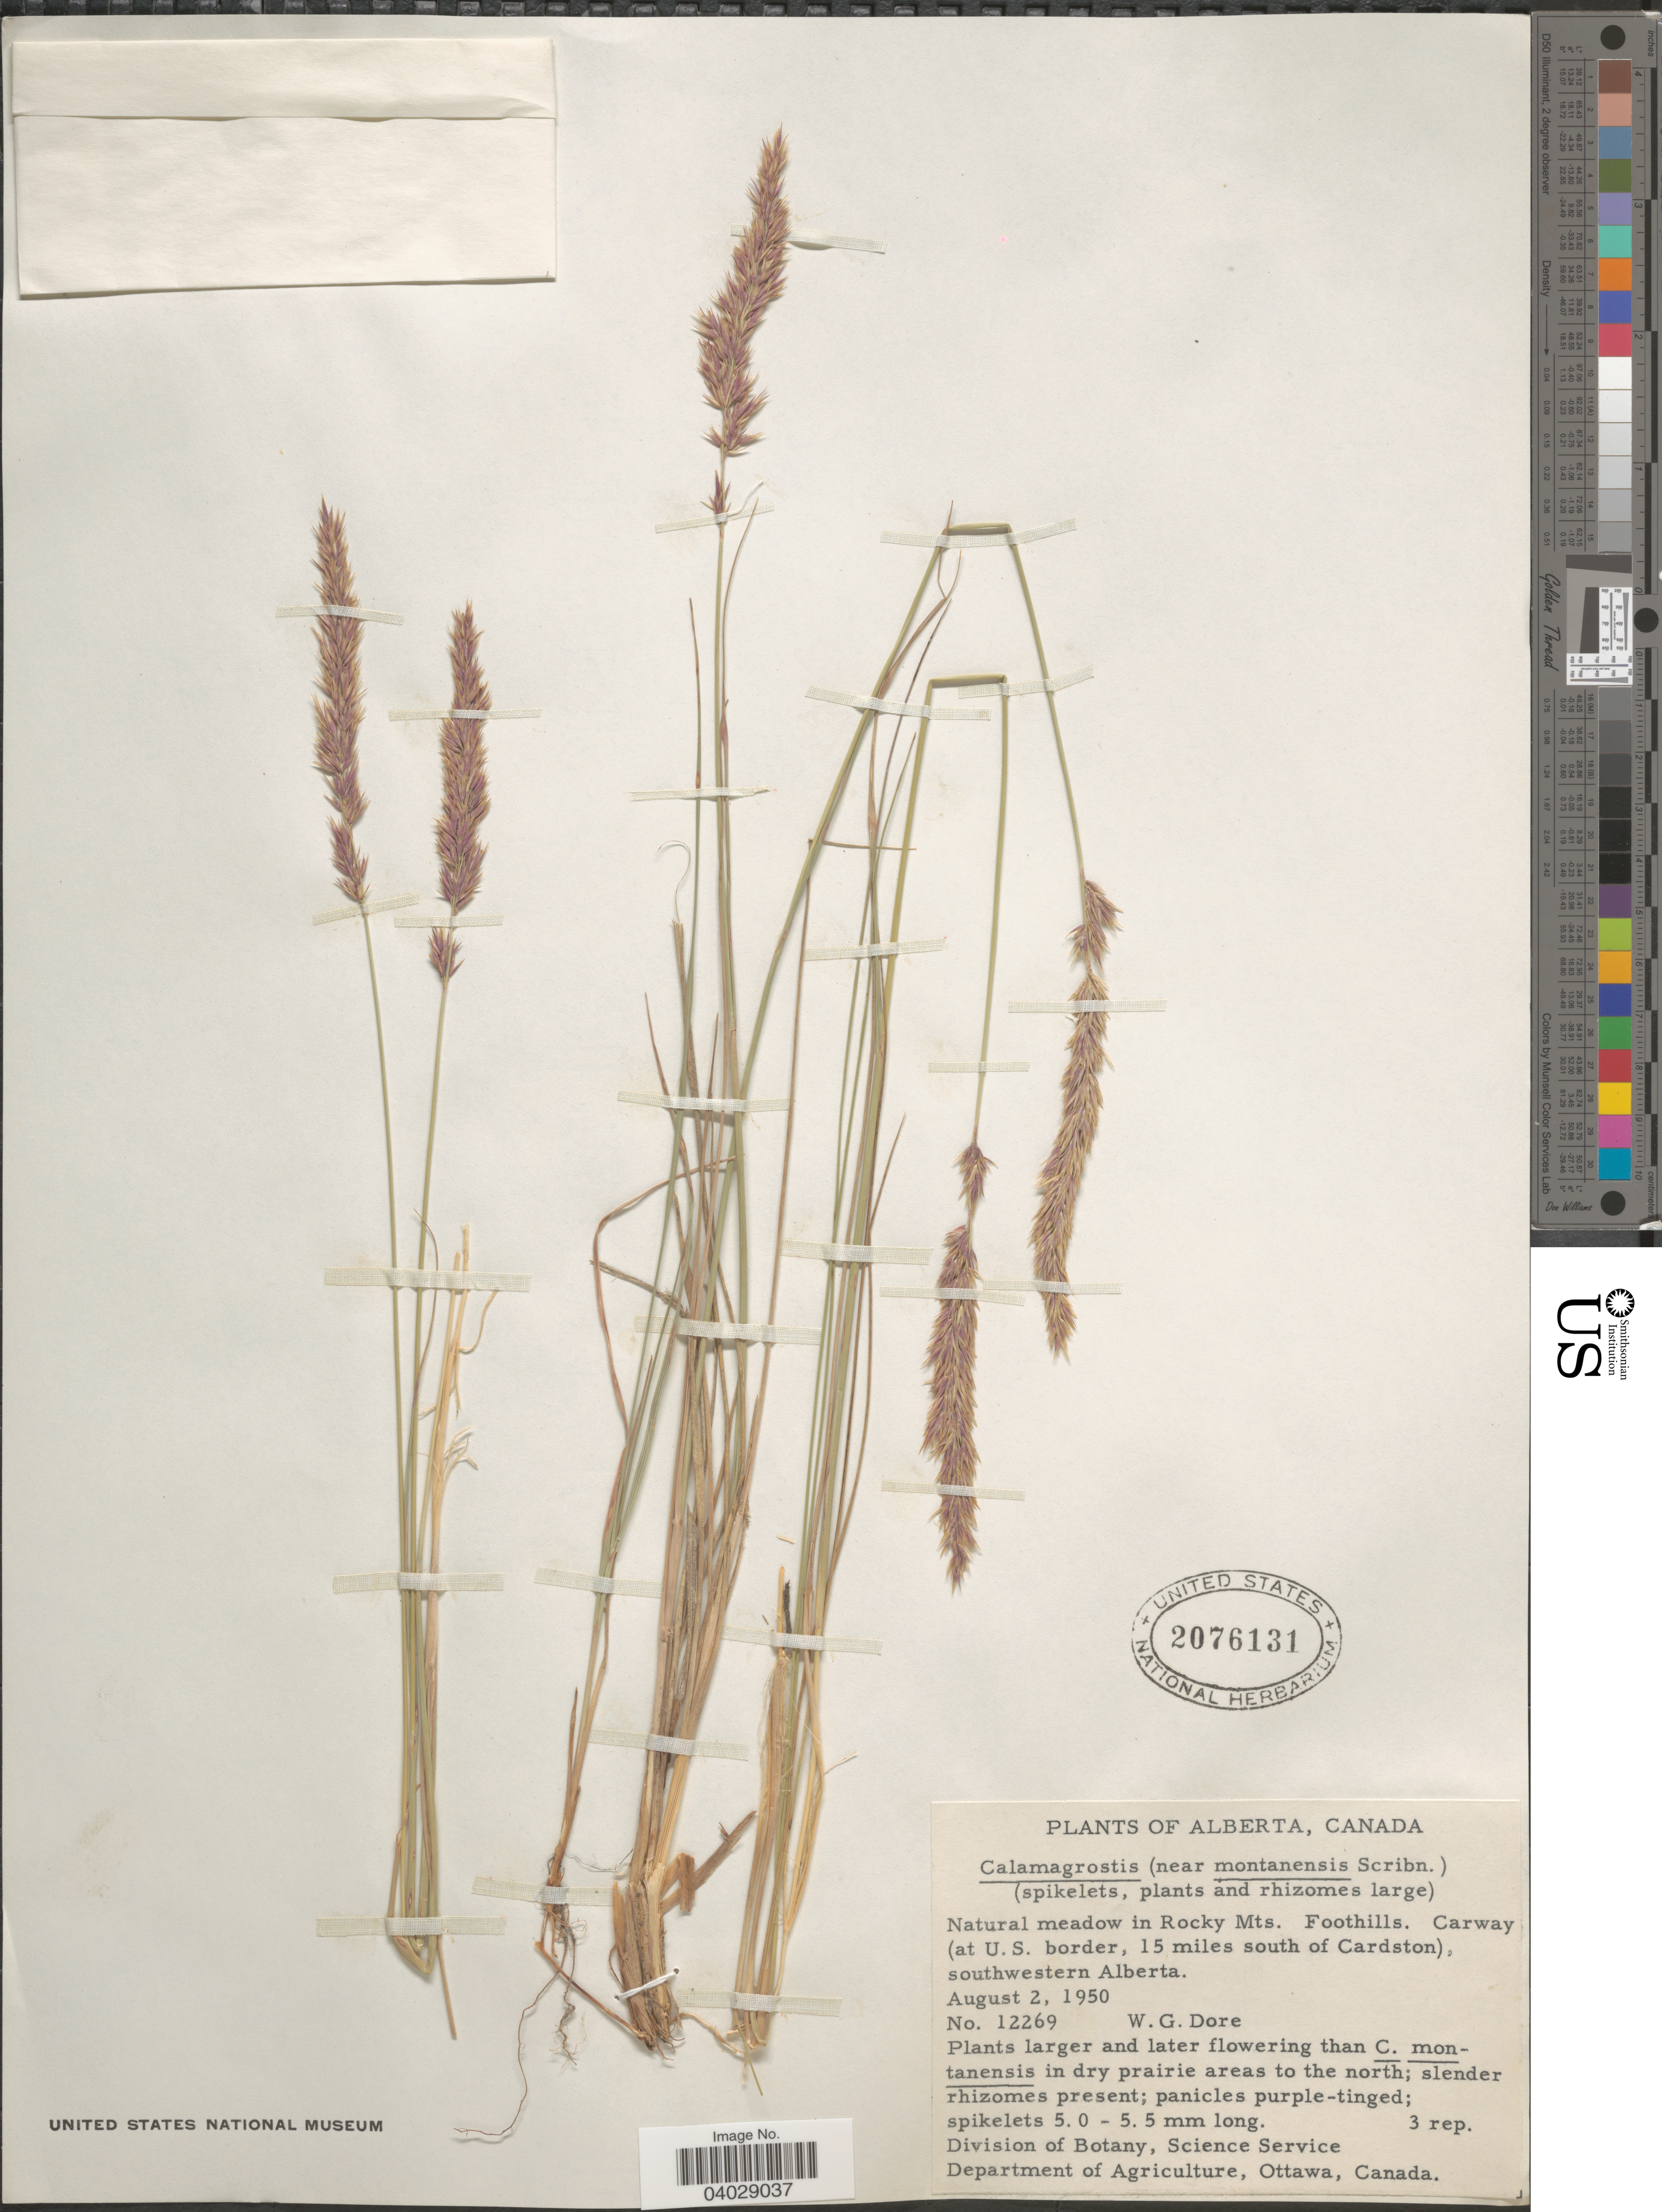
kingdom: Plantae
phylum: Tracheophyta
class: Liliopsida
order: Poales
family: Poaceae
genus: Calamagrostis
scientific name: Calamagrostis montanensis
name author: Scribn. ex Vasey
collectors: W. Dore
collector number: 12269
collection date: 1950-08-02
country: Canada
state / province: Alberta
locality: Natural meadow in Rocky Mts. Foothills. Carway (at U.S. border, 15 miles south of Cardston), southwestern Alberta.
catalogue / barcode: US 2076131